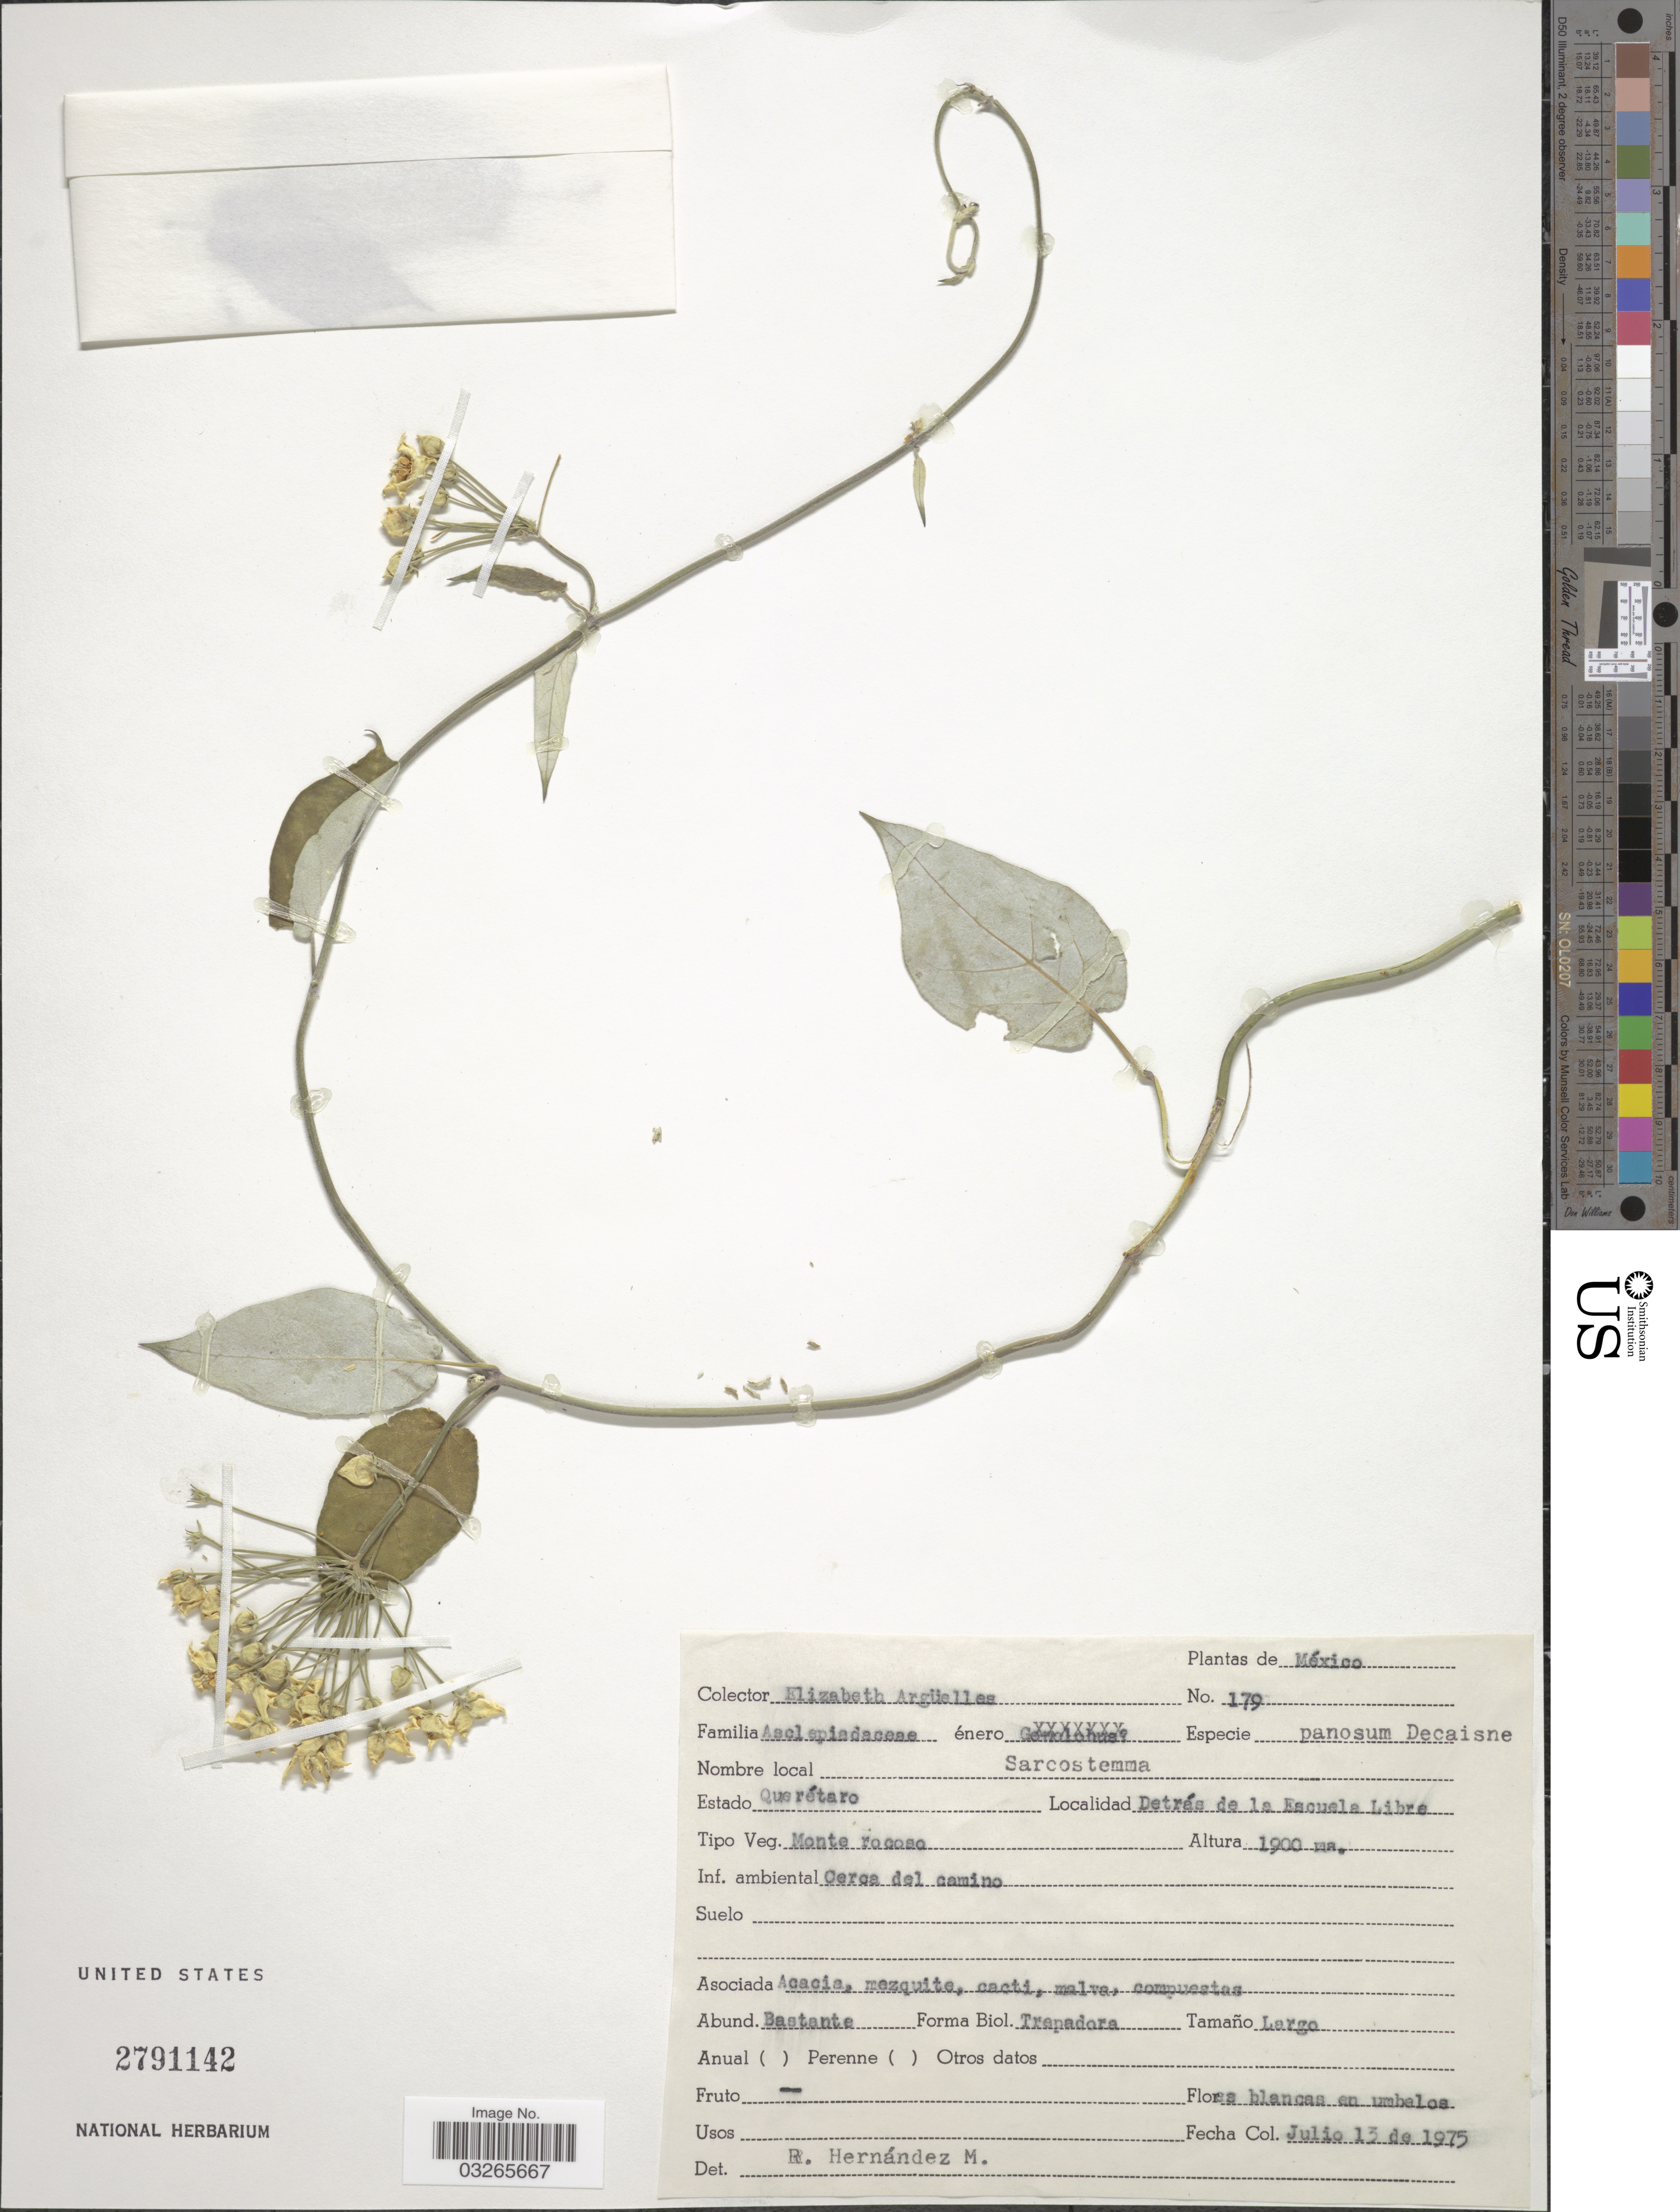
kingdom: Plantae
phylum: Tracheophyta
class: Magnoliopsida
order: Gentianales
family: Apocynaceae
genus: Sarcostemma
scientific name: Sarcostemma pannosum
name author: Decne.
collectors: E. Argüelles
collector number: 179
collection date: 1975-07-13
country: Mexico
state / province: Querétaro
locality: Detrás de la Escuela Libre.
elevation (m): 1900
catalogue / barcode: US 2791142